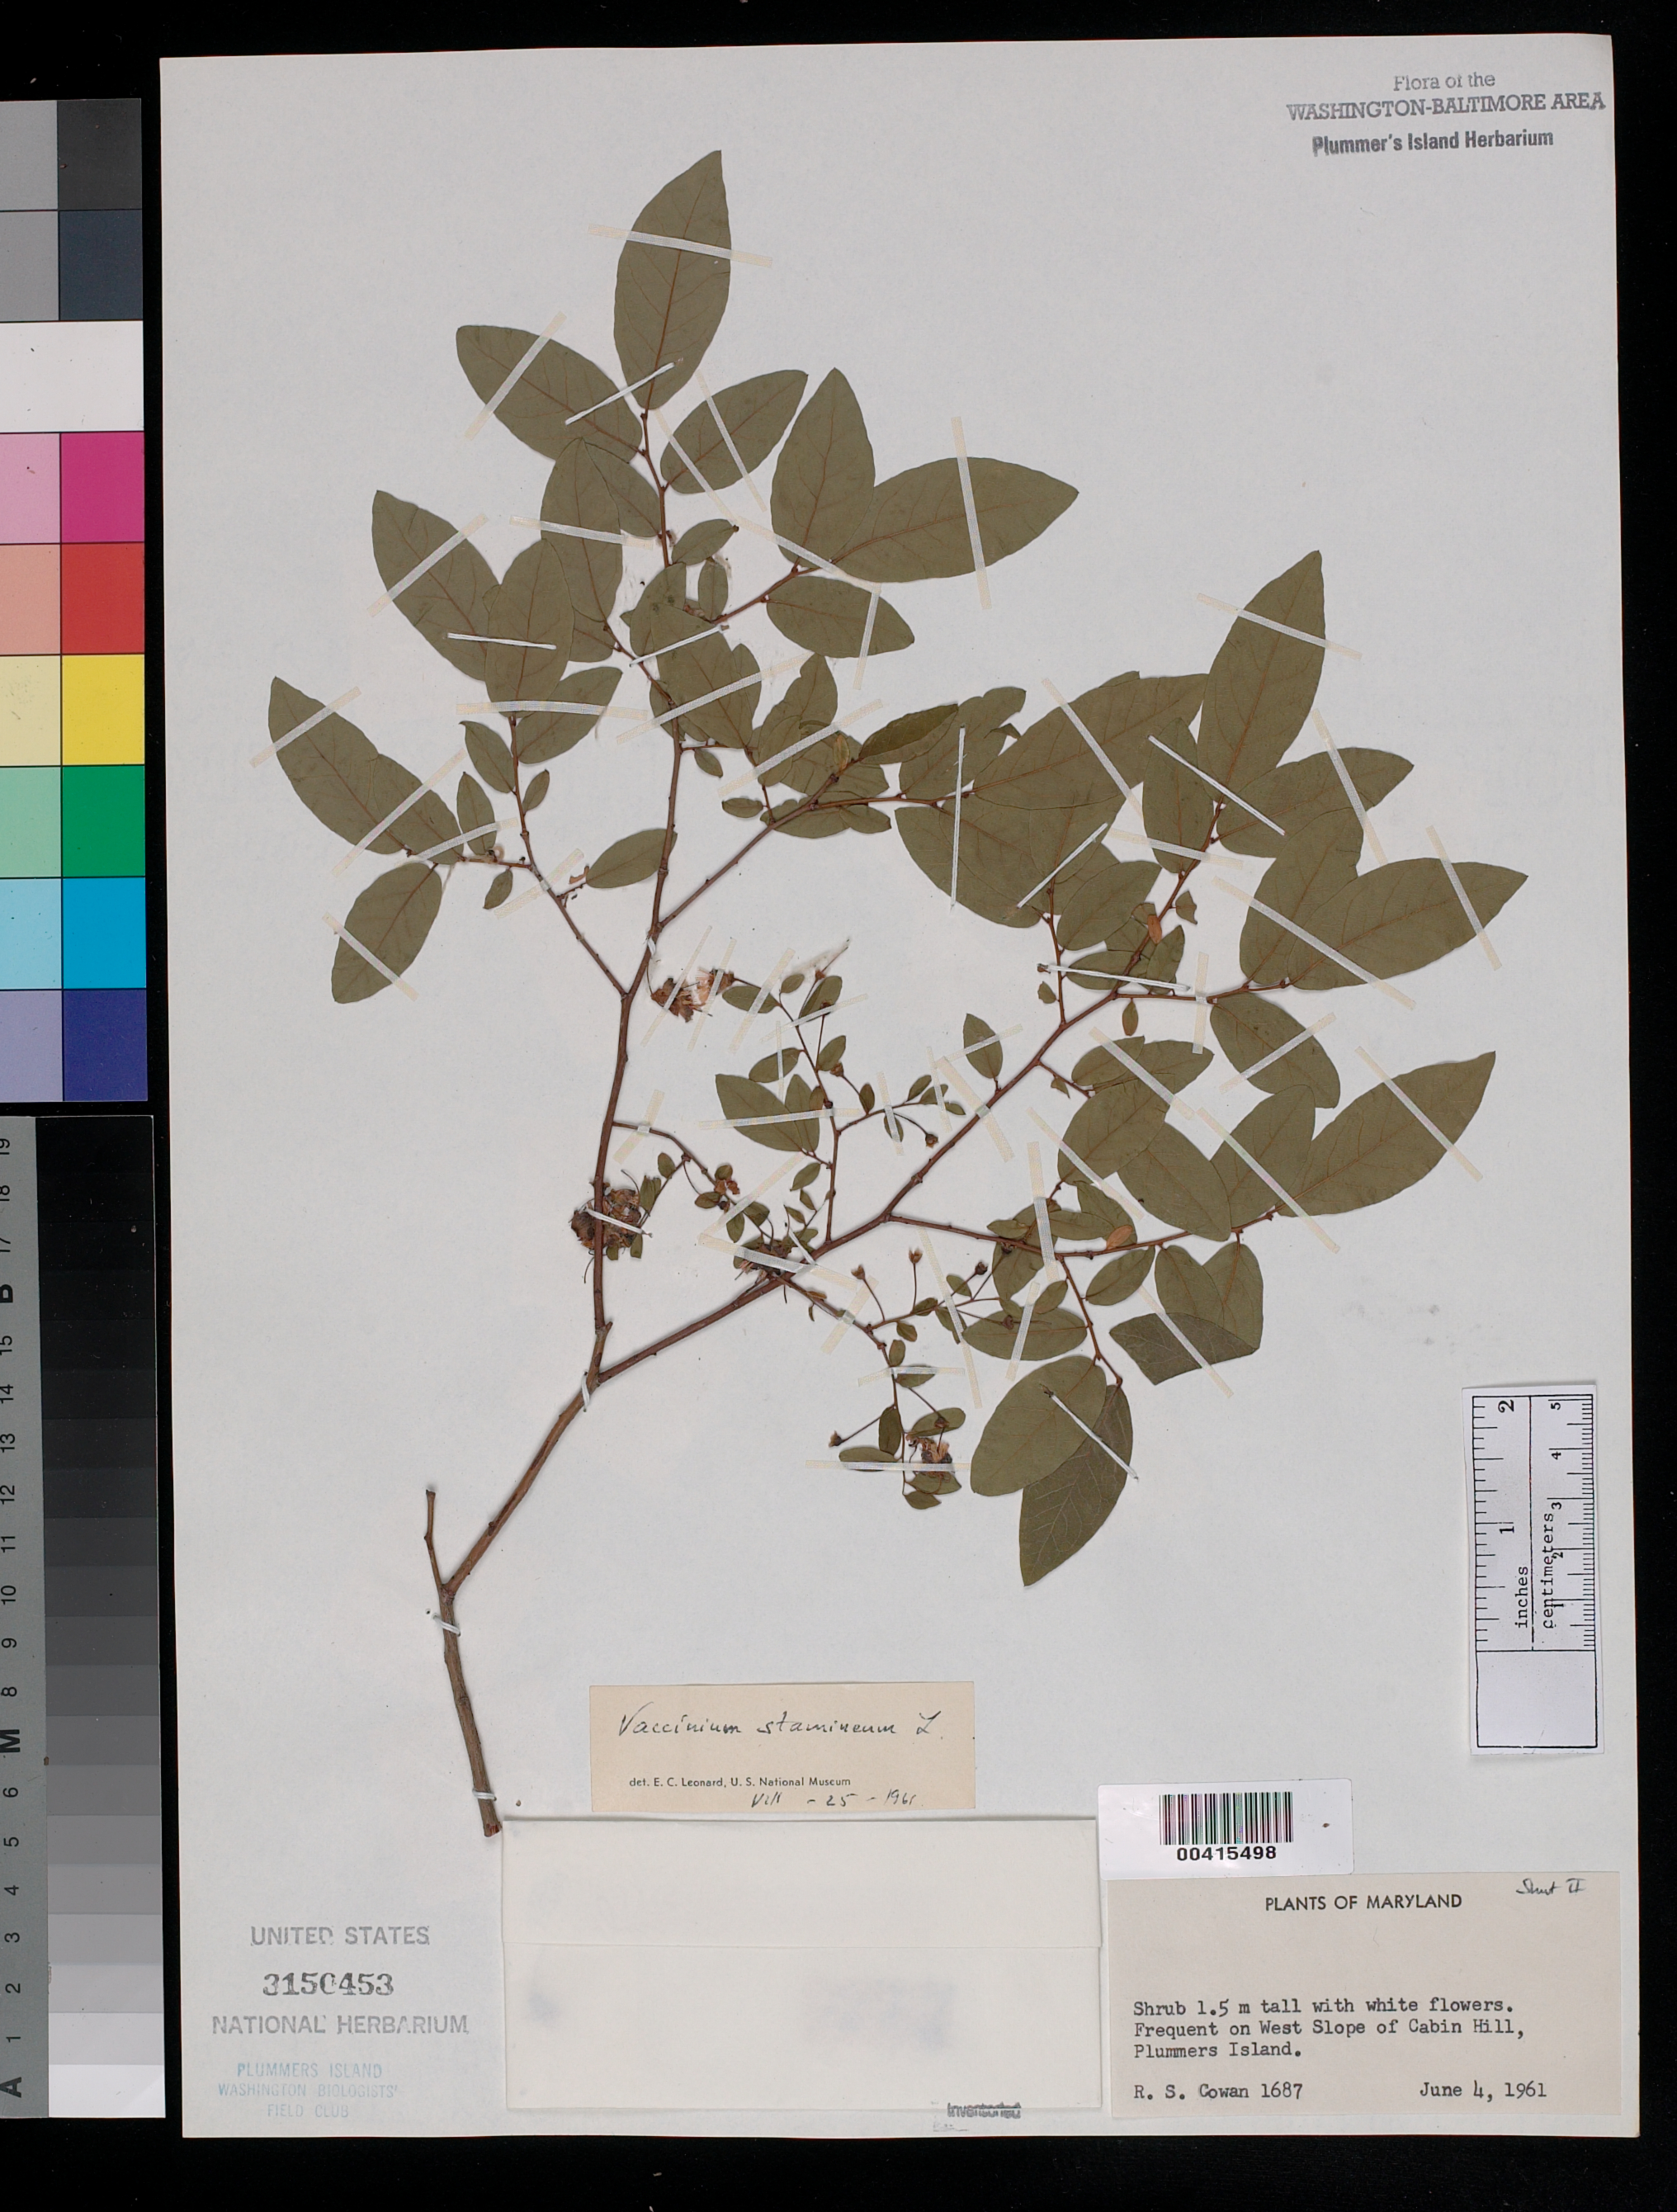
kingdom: Plantae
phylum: Tracheophyta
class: Magnoliopsida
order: Ericales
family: Ericaceae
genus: Vaccinium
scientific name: Vaccinium stamineum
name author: L.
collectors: R. S. Cowan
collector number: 1687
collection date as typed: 04 Jun 1961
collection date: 1961-06-04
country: United States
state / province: Maryland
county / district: Montgomery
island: Plummers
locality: Plummer's Island, W slope of Cabin Hill C. & O. Canal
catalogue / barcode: US 3150453